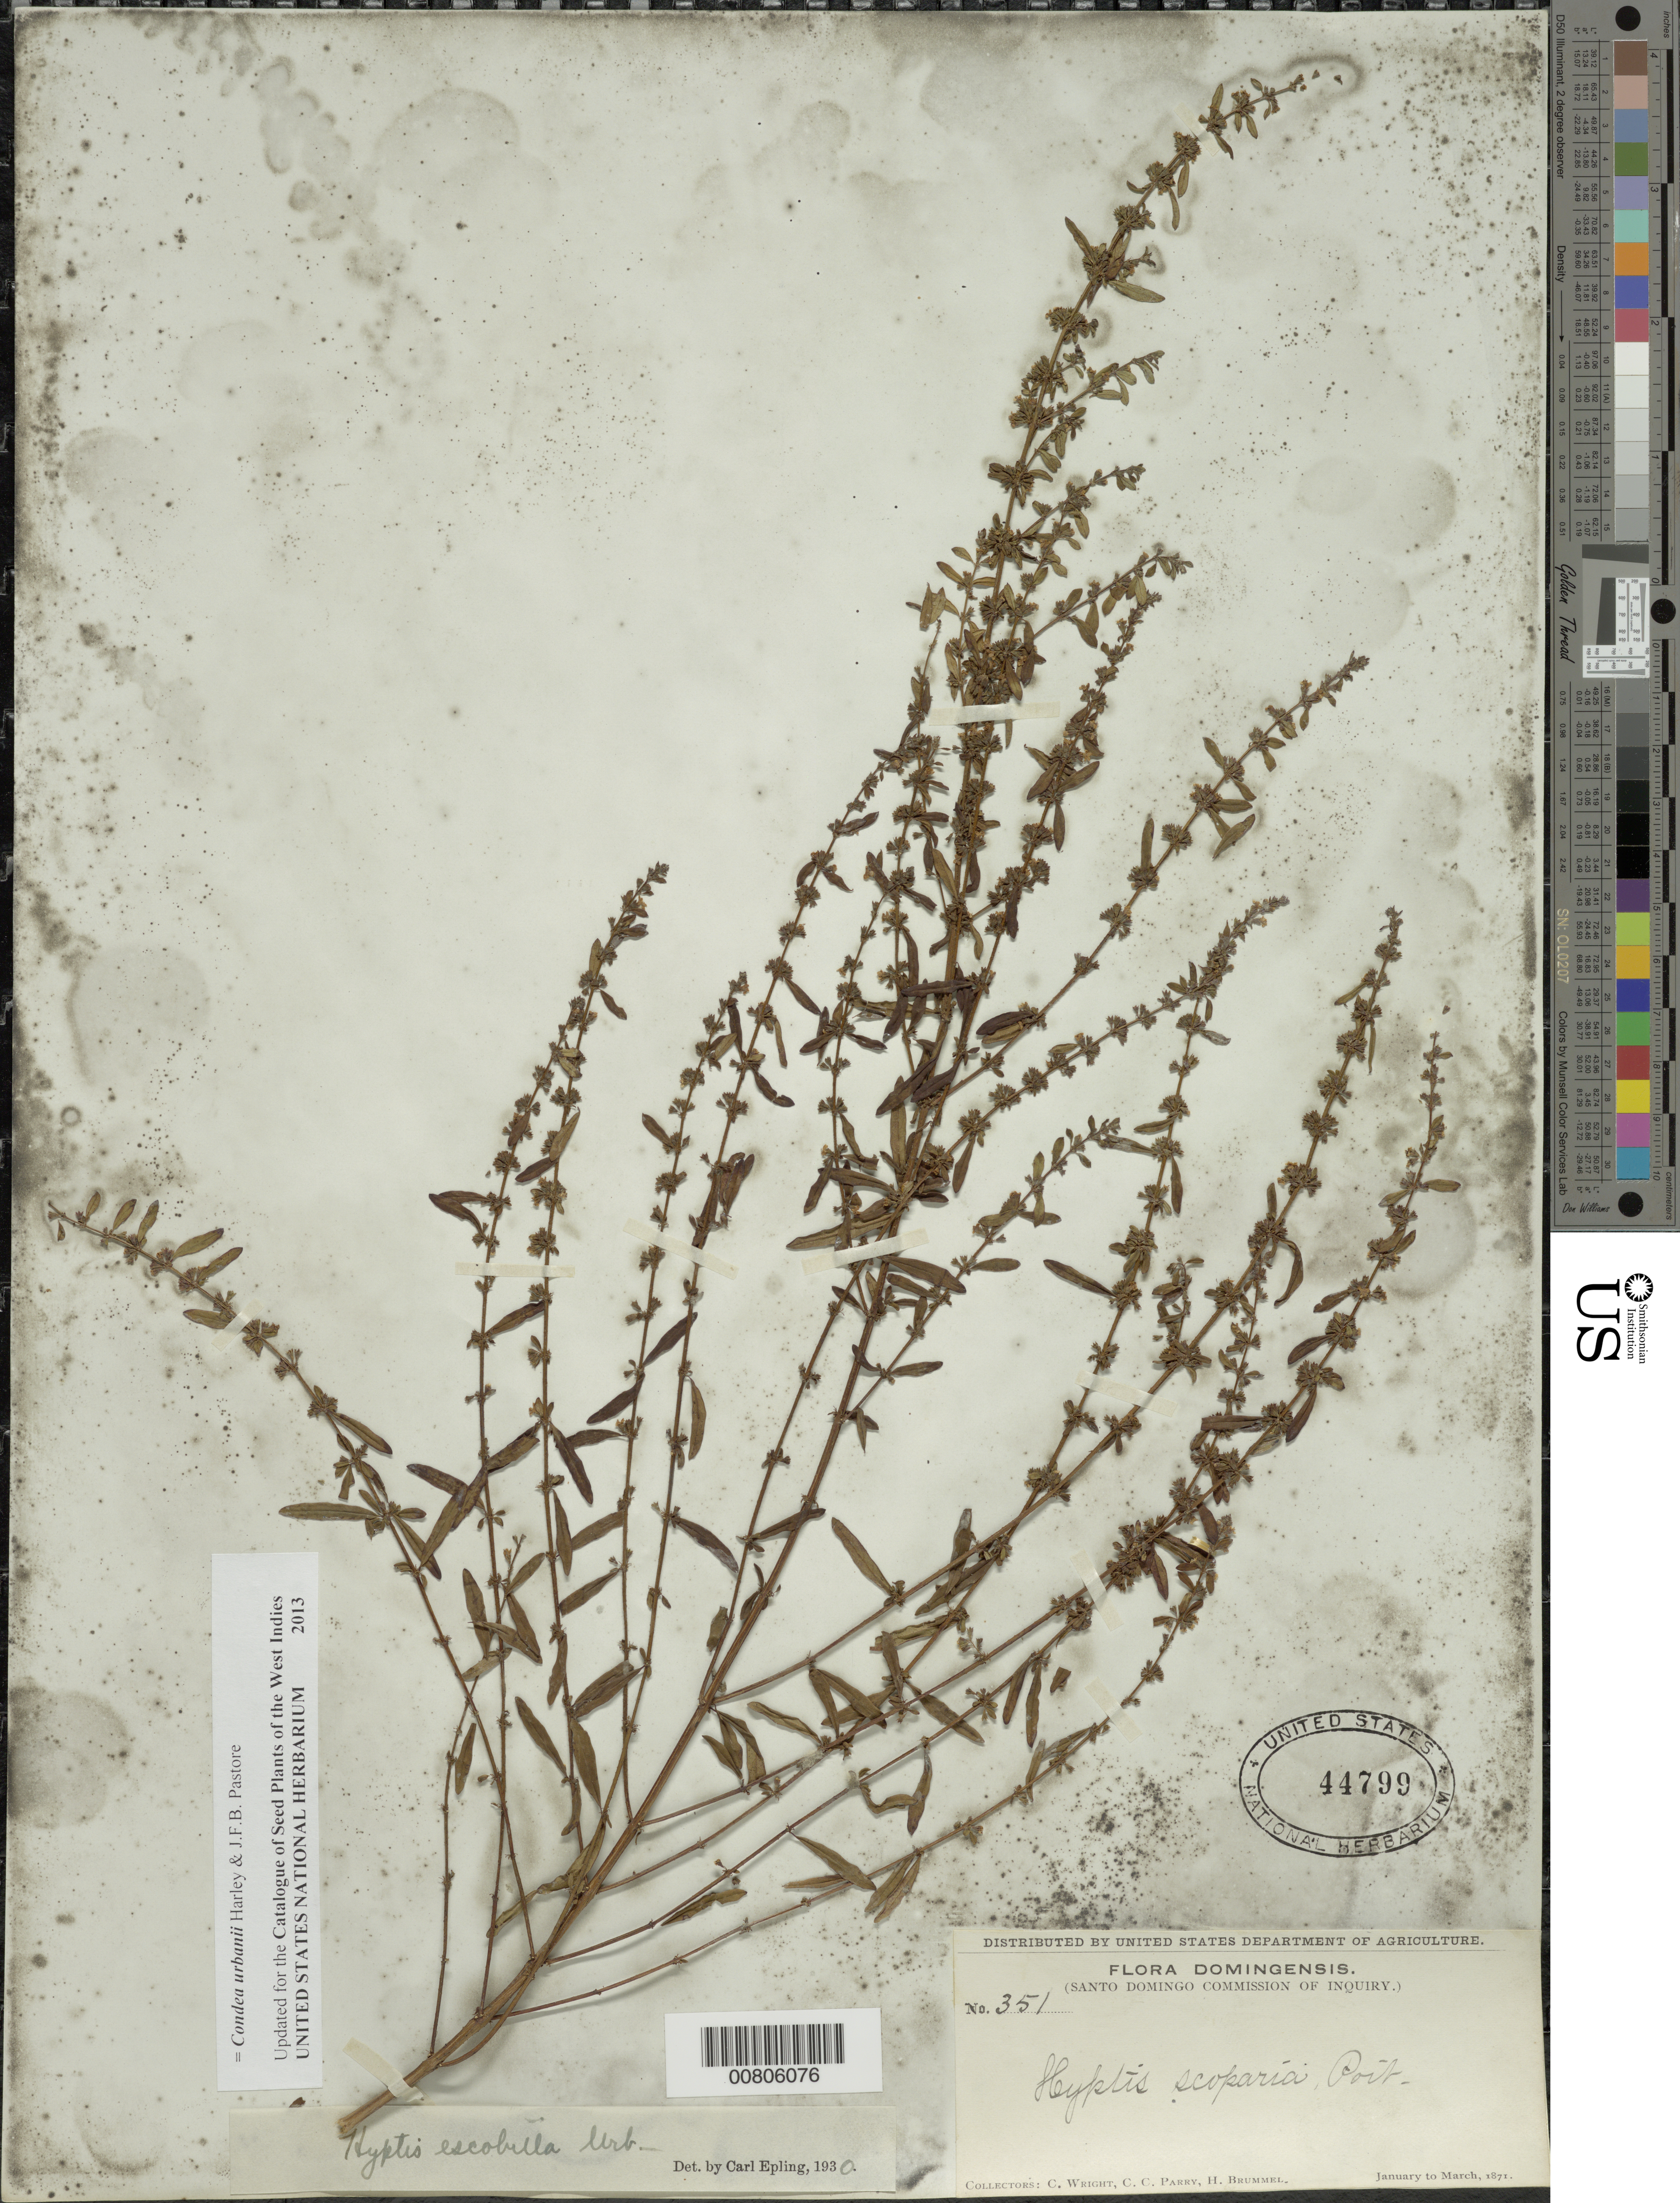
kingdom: Plantae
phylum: Tracheophyta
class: Magnoliopsida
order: Lamiales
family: Lamiaceae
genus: Condea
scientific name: Condea urbanii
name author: Harley & J.F.B. Pastore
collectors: C. Wright, C. C. Parry & H. Brummel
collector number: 351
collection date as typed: Jan 1871 to -- Mar 1871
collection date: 1871-01/1871-03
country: Dominican Republic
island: Hispaniola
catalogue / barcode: US 44799